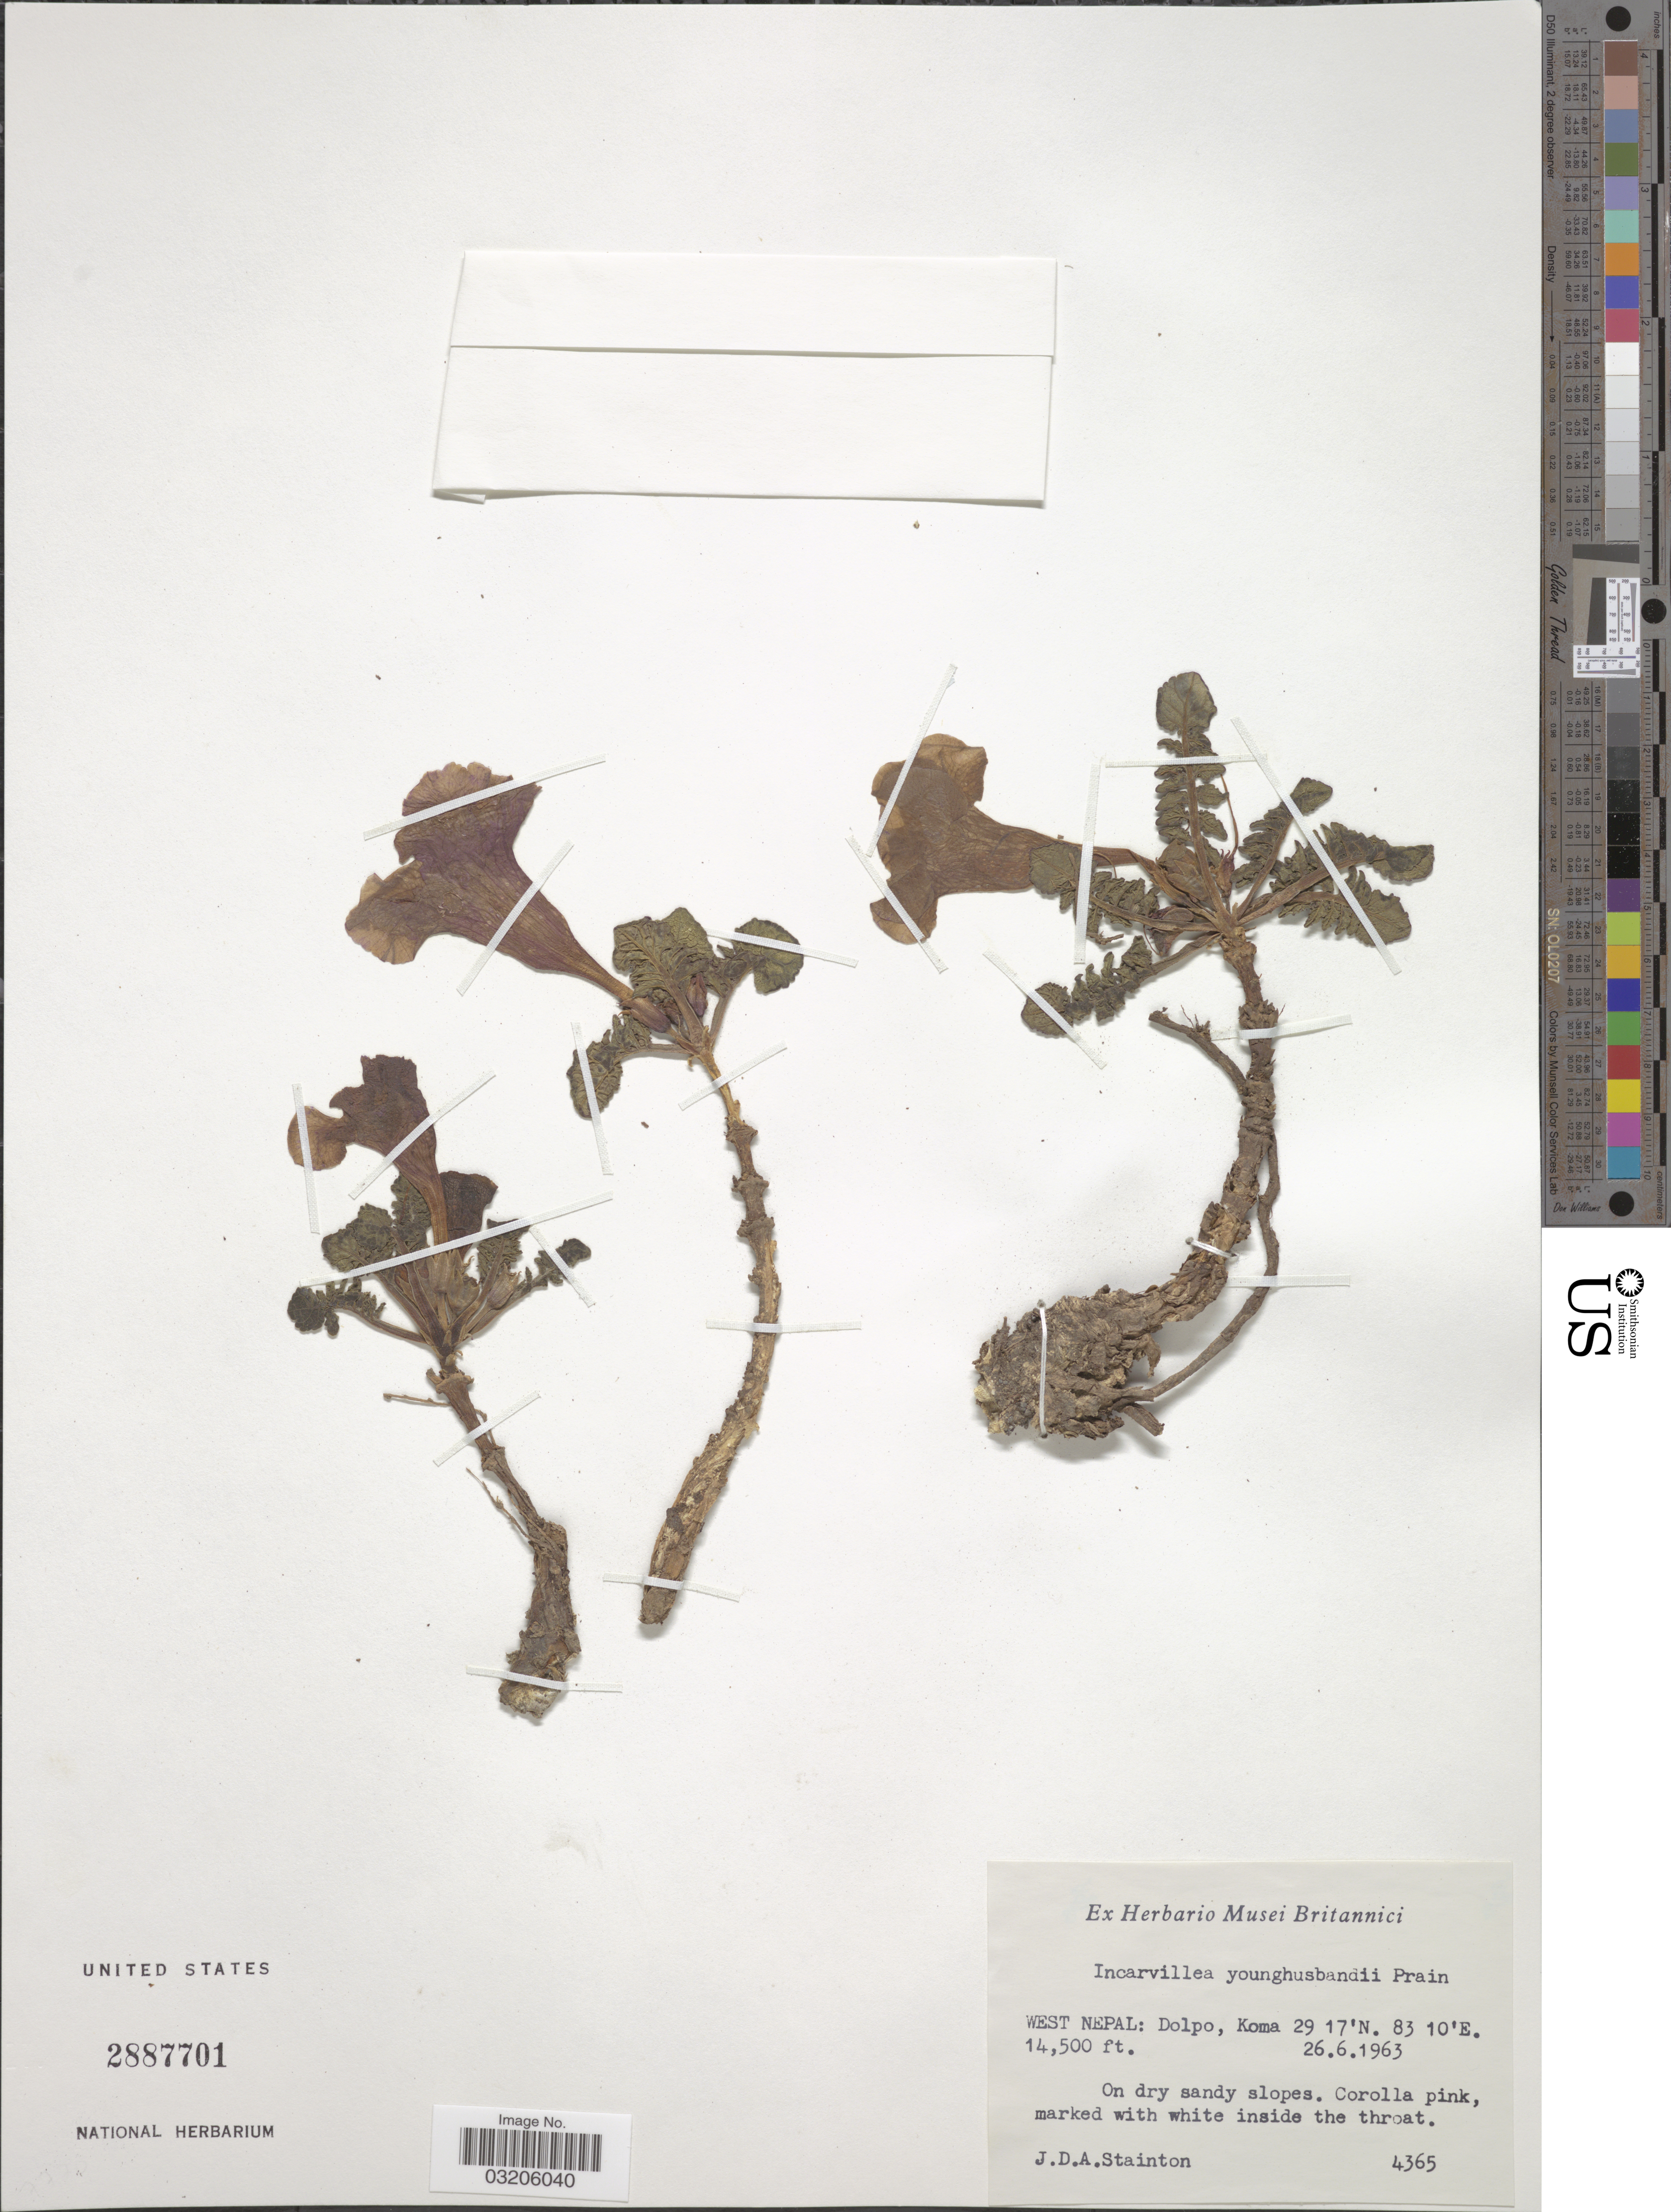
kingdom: Plantae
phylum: Tracheophyta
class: Magnoliopsida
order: Lamiales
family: Bignoniaceae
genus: Incarvillea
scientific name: Incarvillea younghusbandii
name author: Sprague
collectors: J. Stainton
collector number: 4365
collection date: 1963-06-26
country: Nepal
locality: West Nepal: Dolpo, Koma.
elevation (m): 4420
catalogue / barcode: US 2887701